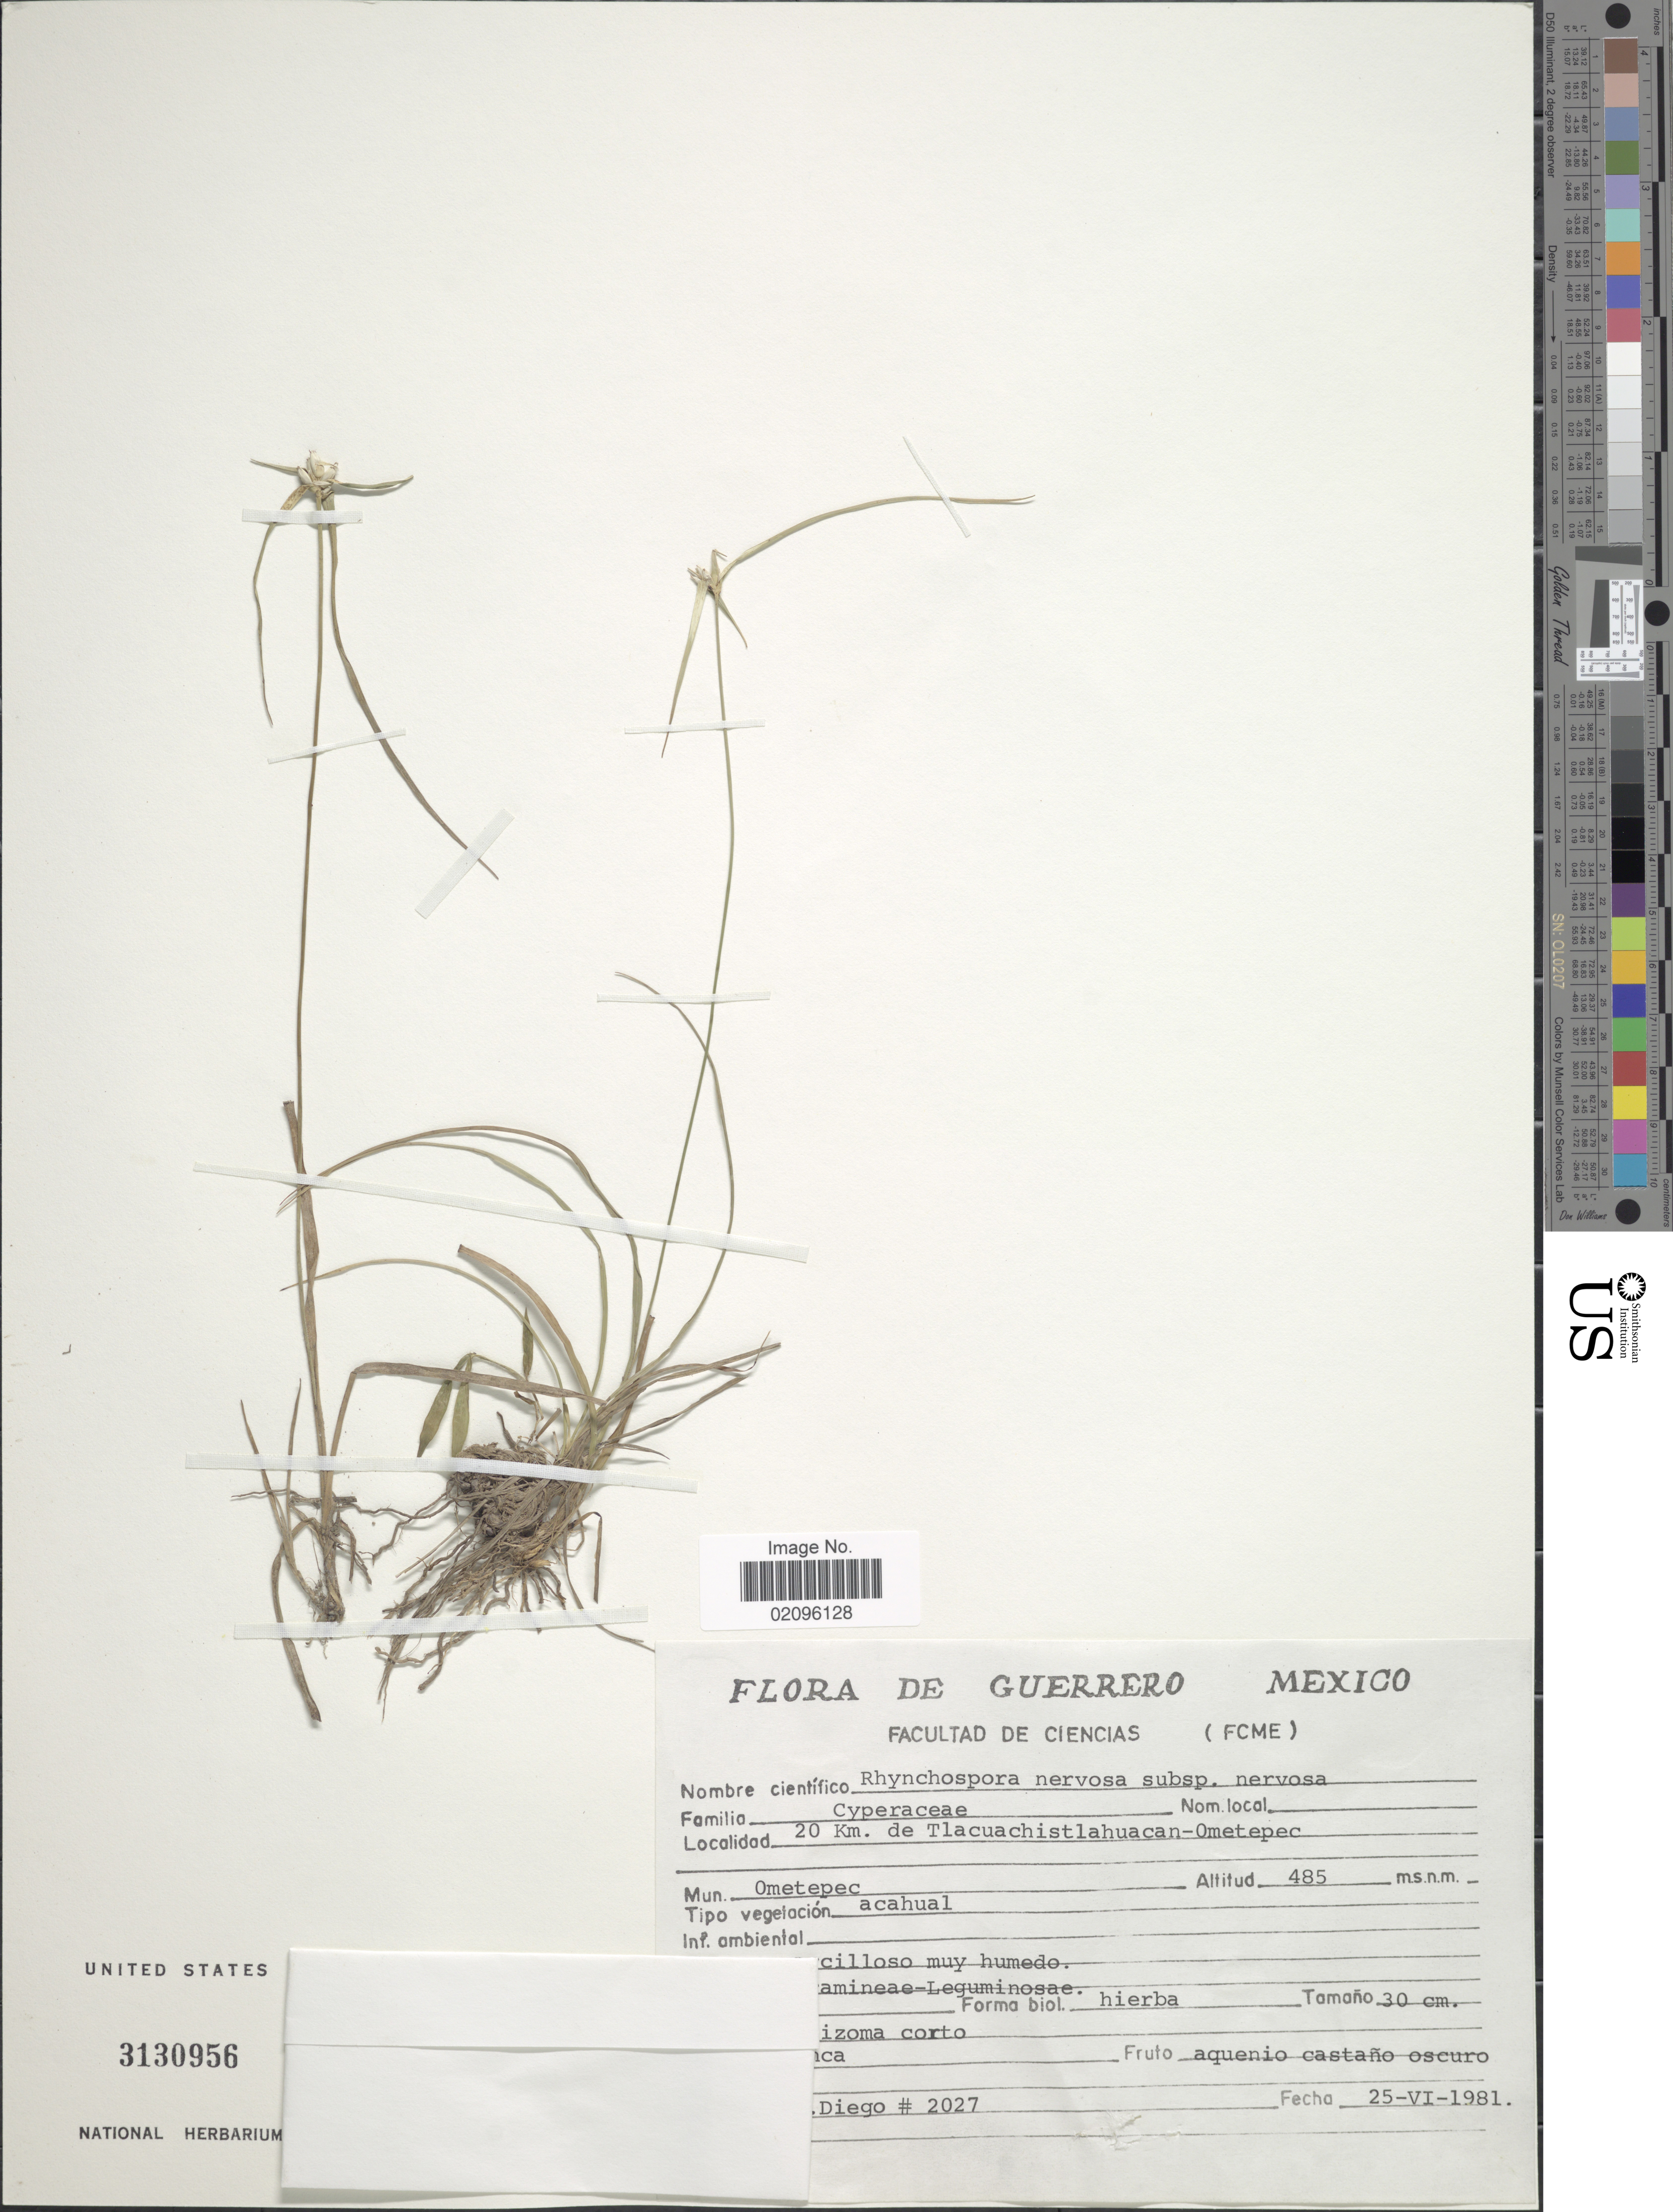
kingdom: Plantae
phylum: Tracheophyta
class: Liliopsida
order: Poales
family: Cyperaceae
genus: Rhynchospora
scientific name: Rhynchospora nervosa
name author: (Vahl) Boeckeler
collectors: N. Diego Pérez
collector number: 2027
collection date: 1981-06-25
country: Mexico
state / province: Guerrero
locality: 20 Km. de Tlacuachistlahuacan-Ometepec, Mun. Ometepec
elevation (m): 485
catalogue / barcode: US 3130956